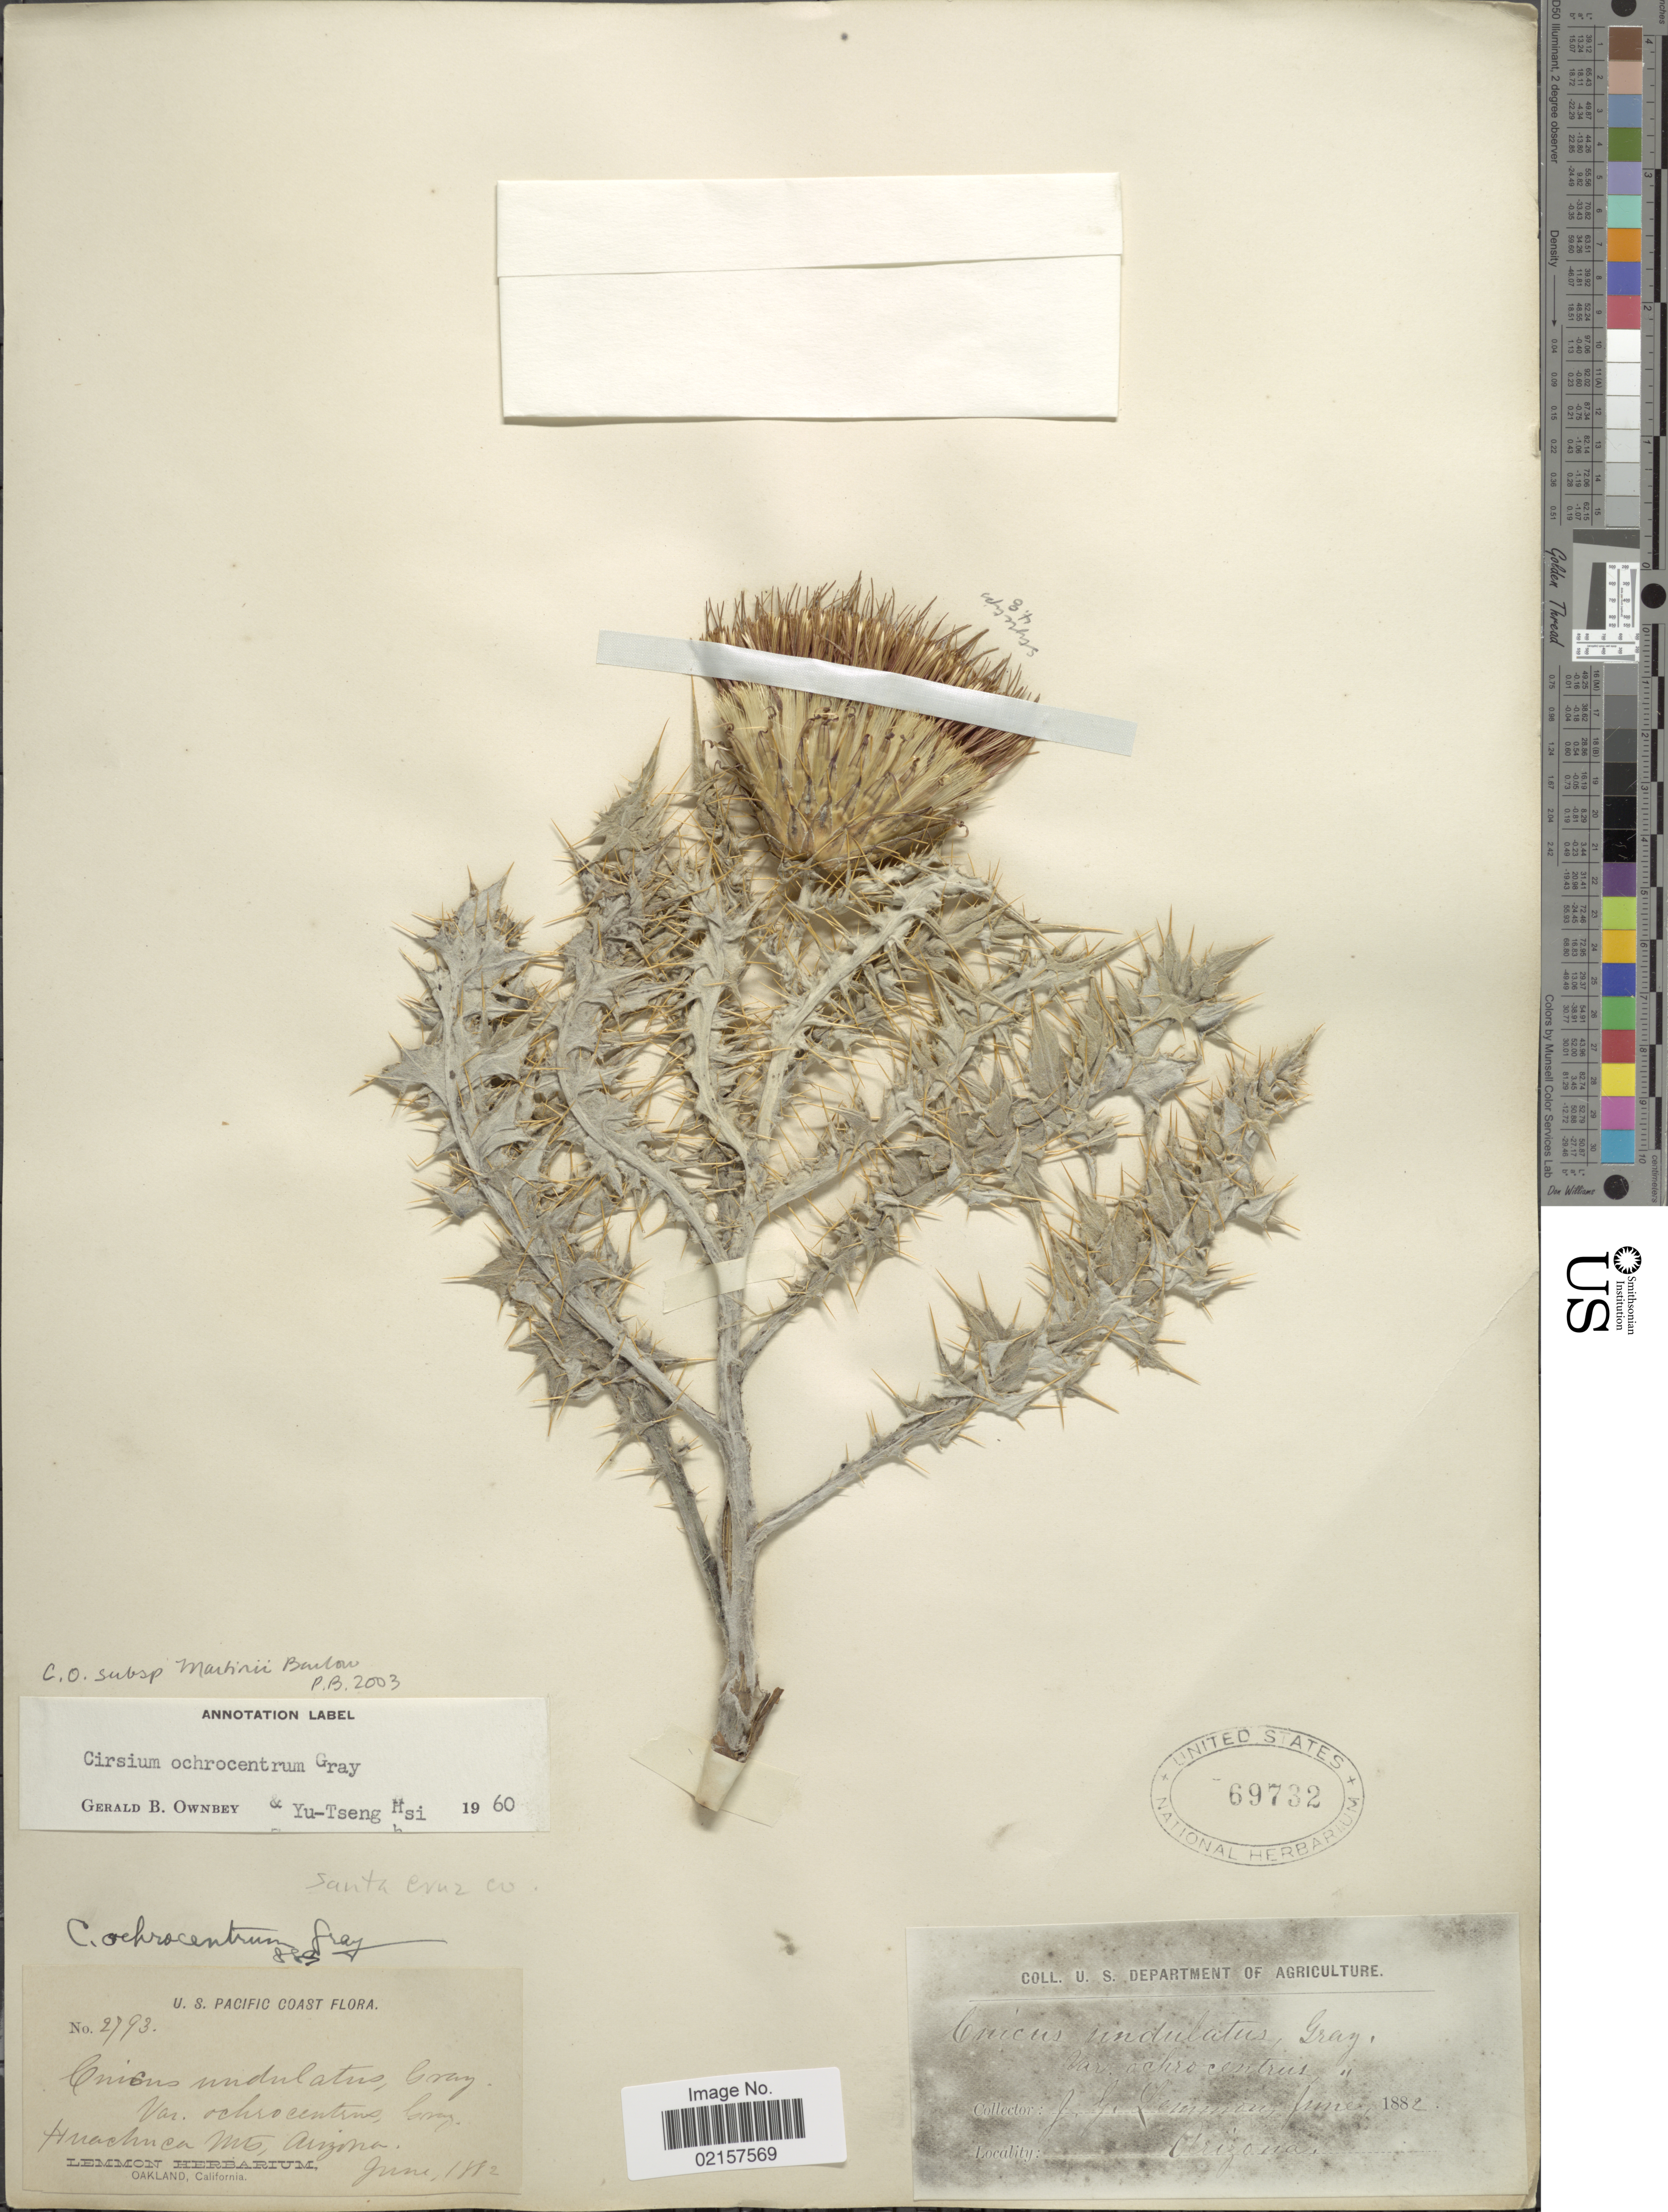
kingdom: Plantae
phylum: Tracheophyta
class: Magnoliopsida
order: Asterales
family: Asteraceae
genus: Cirsium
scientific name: Cirsium ochrocentrum subsp. martinii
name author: Barlow-Irick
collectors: J. Lemmon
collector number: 2793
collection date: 1882-06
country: United States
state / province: Arizona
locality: Huachuca Mts.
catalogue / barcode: US 69732